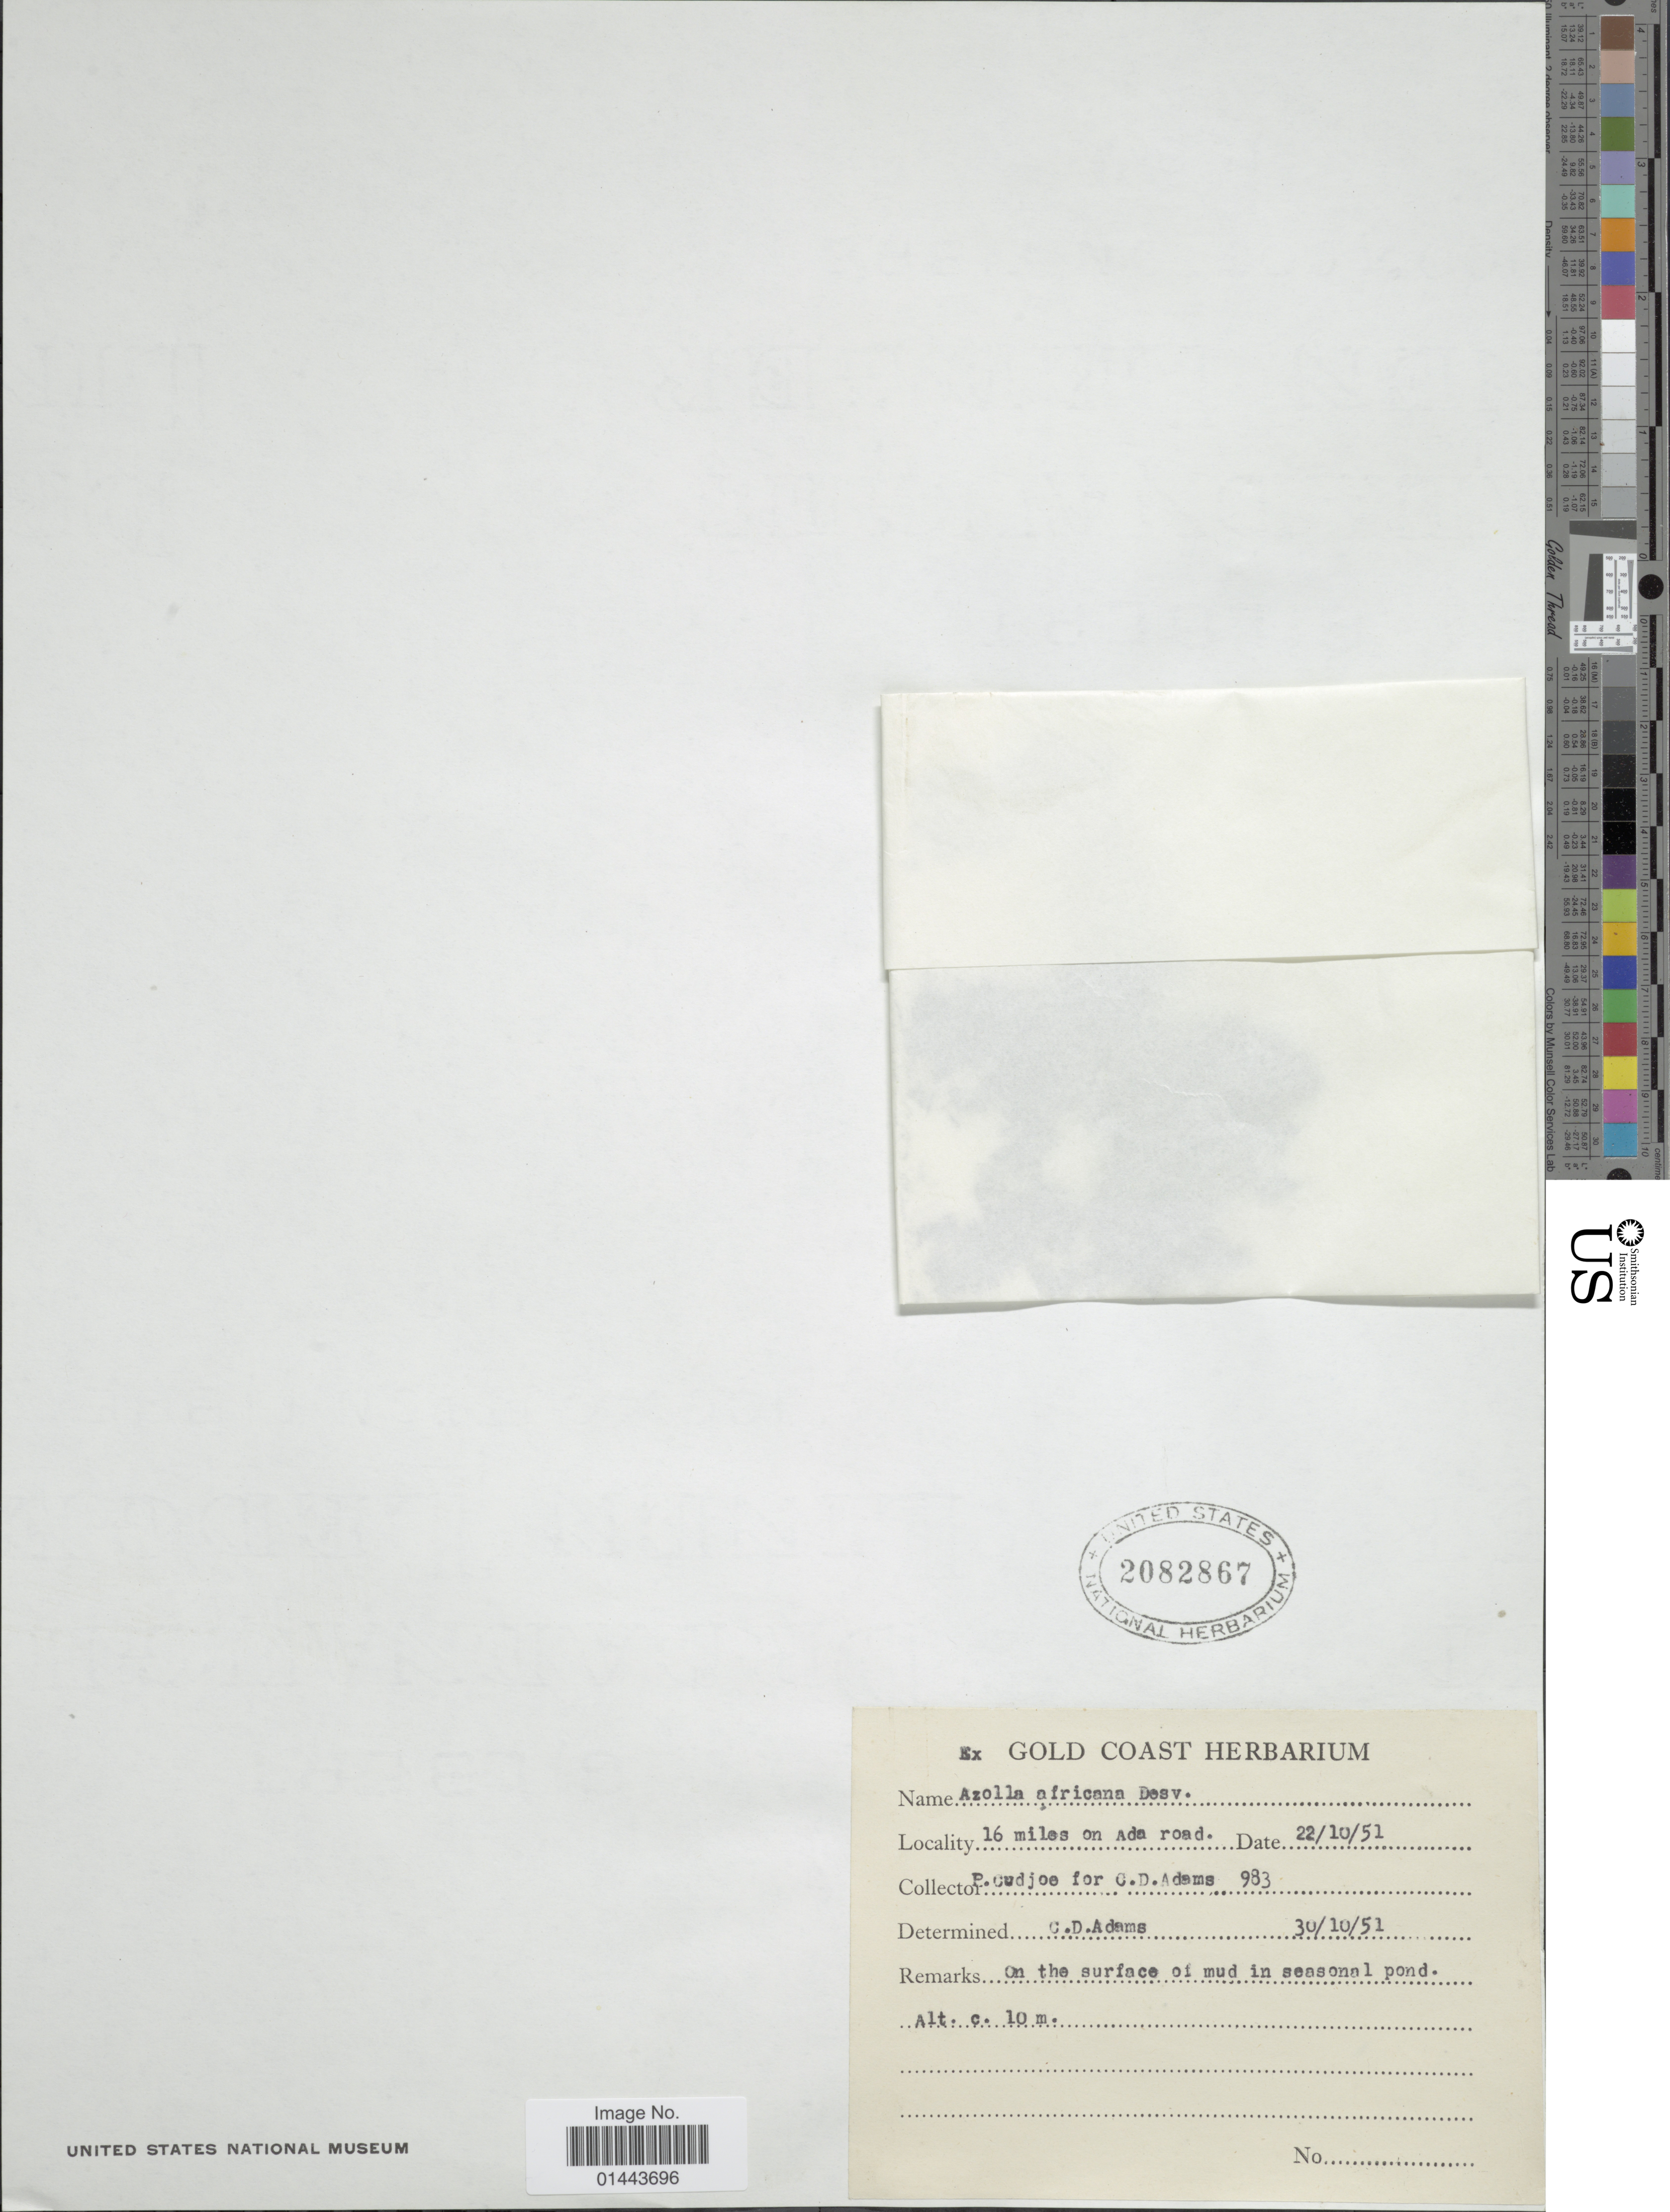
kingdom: Plantae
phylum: Tracheophyta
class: Polypodiopsida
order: Salviniales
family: Salviniaceae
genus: Azolla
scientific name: Azolla imbricata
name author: (Roxb.) Nakai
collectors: P. Cudjoe & C. D. Adams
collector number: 983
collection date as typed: Transcribed d/m/y: 22/10/51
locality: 16 miles on Ada [interpreted] road, on the surface of mud in seasonal pond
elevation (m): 10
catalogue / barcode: US 2082867